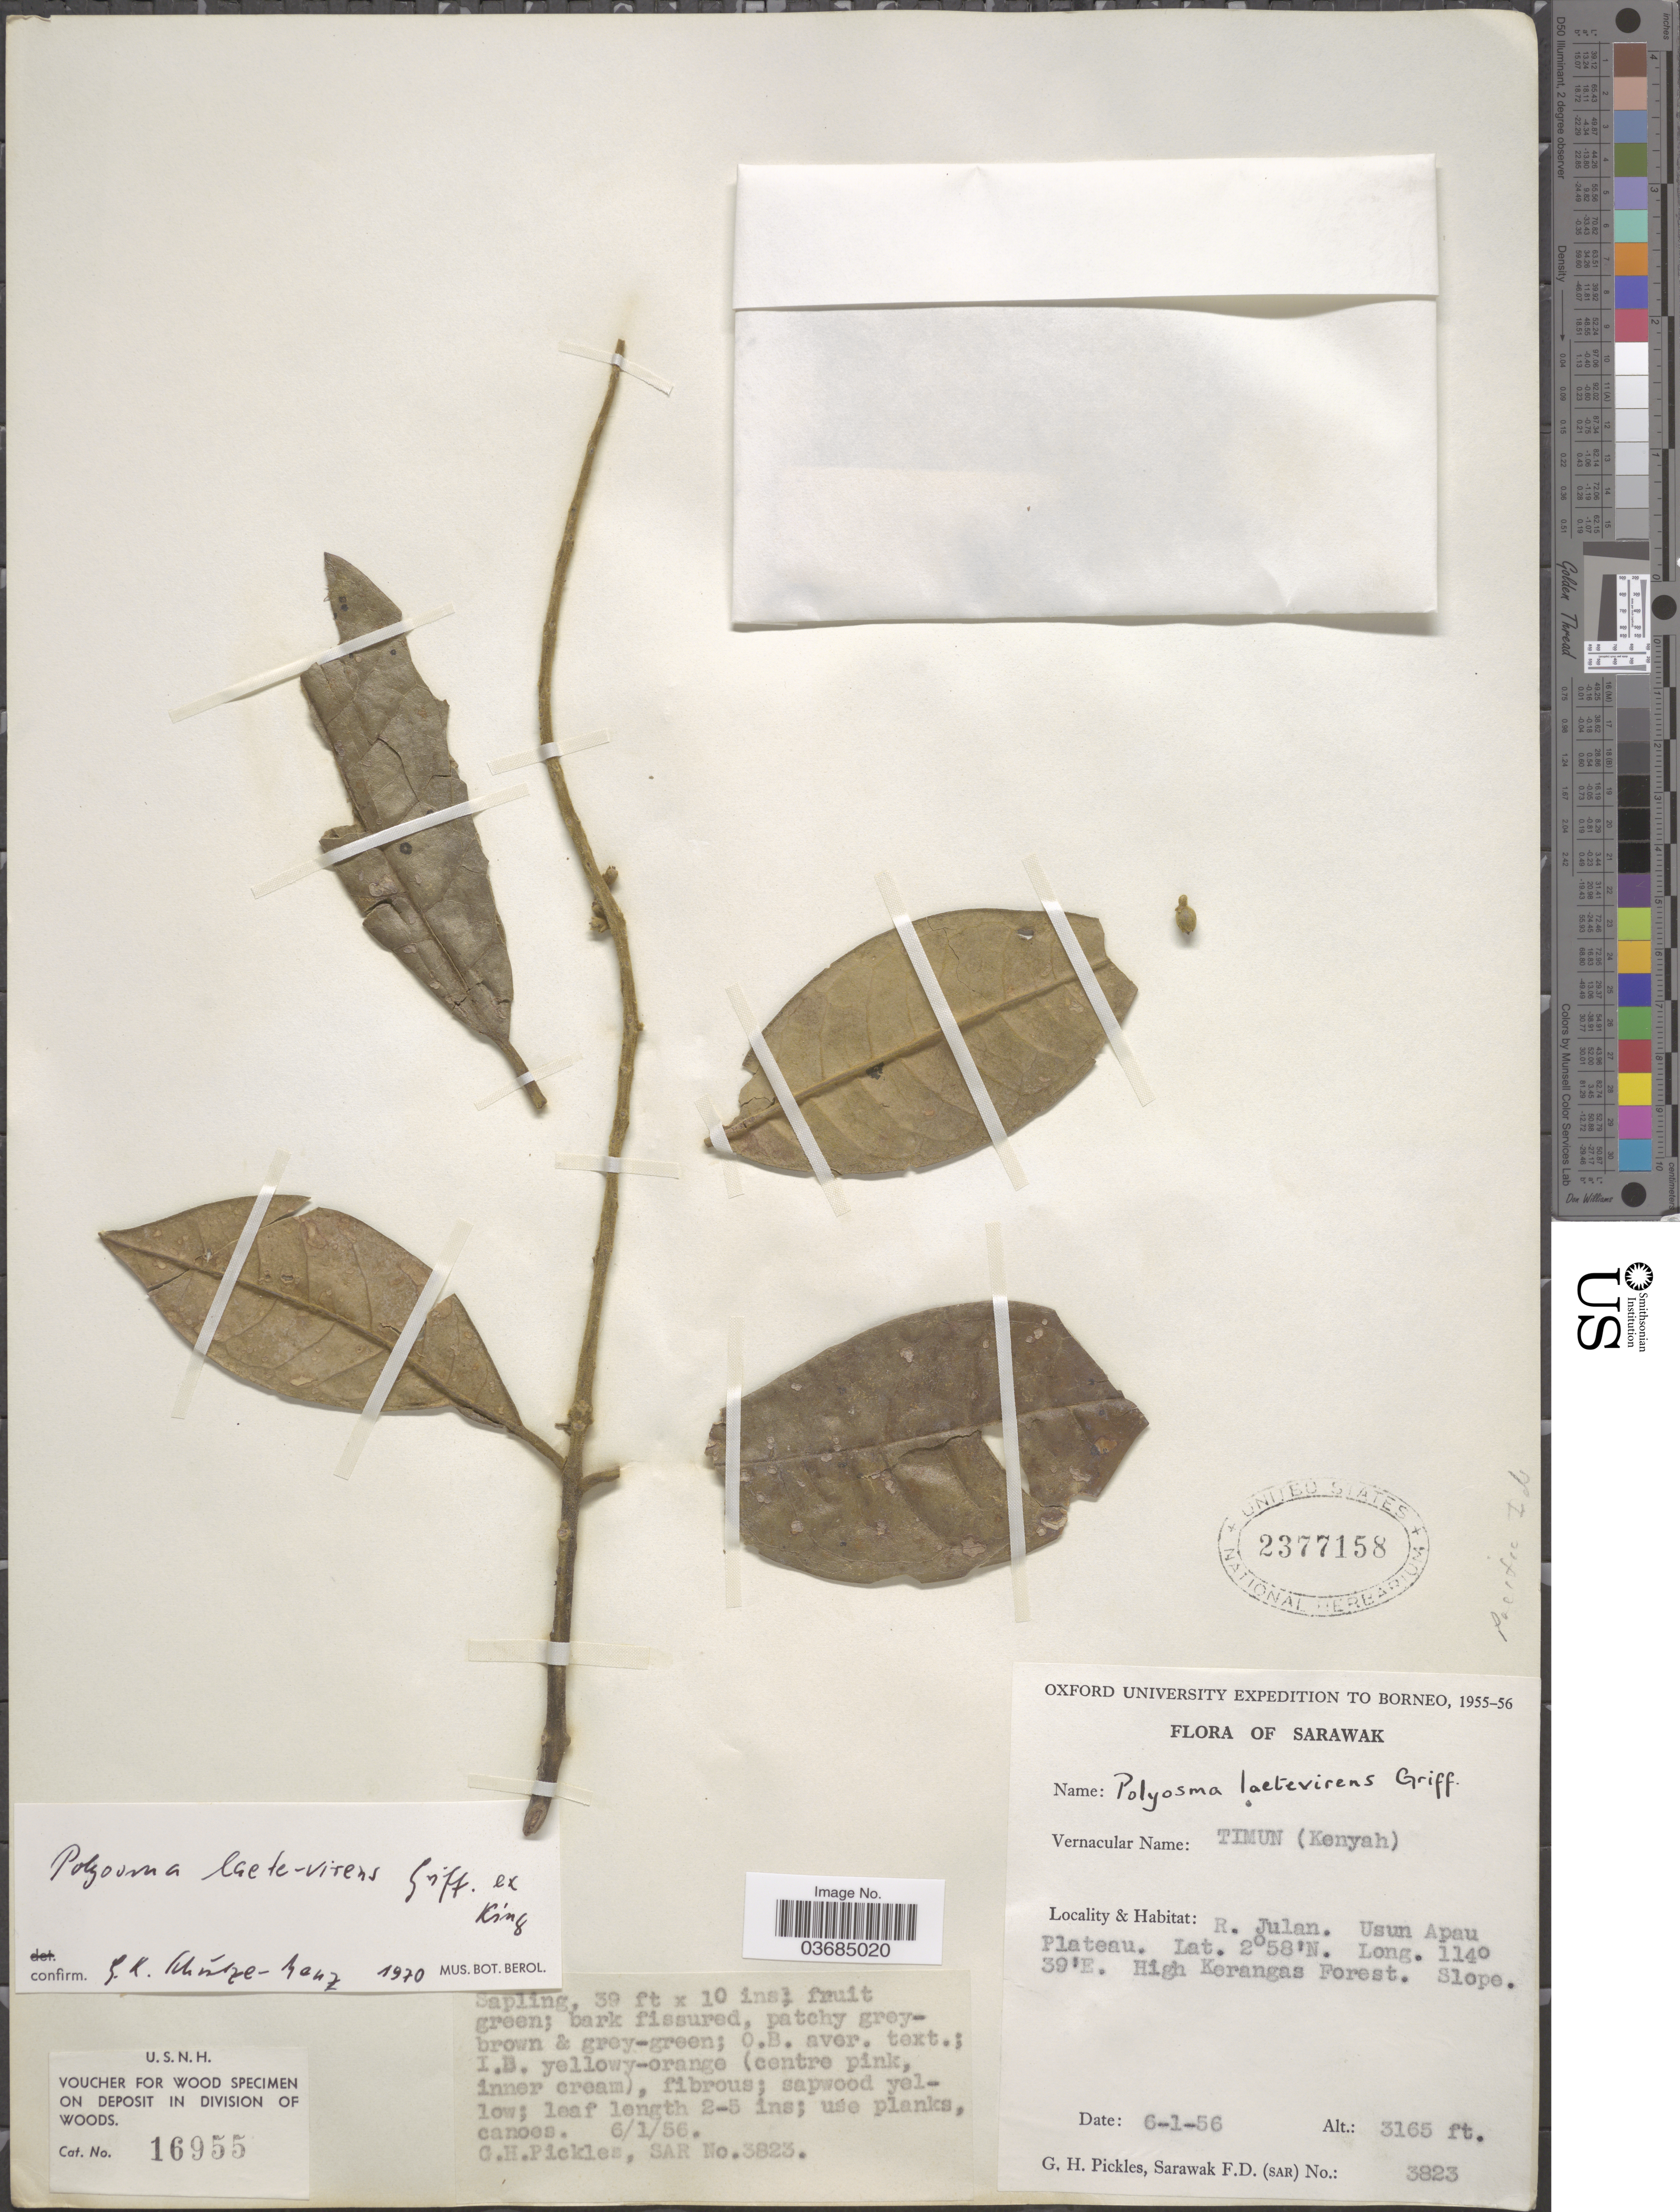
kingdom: Plantae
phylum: Tracheophyta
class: Magnoliopsida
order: Escalloniales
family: Escalloniaceae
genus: Polyosma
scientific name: Polyosma laetevirens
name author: Griff. ex C.B. Clarke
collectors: G. Pickles & Sarawak Forest Dept.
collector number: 3823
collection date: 1956-01-06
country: Malaysia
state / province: Sarawak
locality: Oxford University Expedition to Borneo, 1955-56. R. Julan. Usun Apau Plateau. High Kerangas Forest.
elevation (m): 965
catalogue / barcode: US 2377158